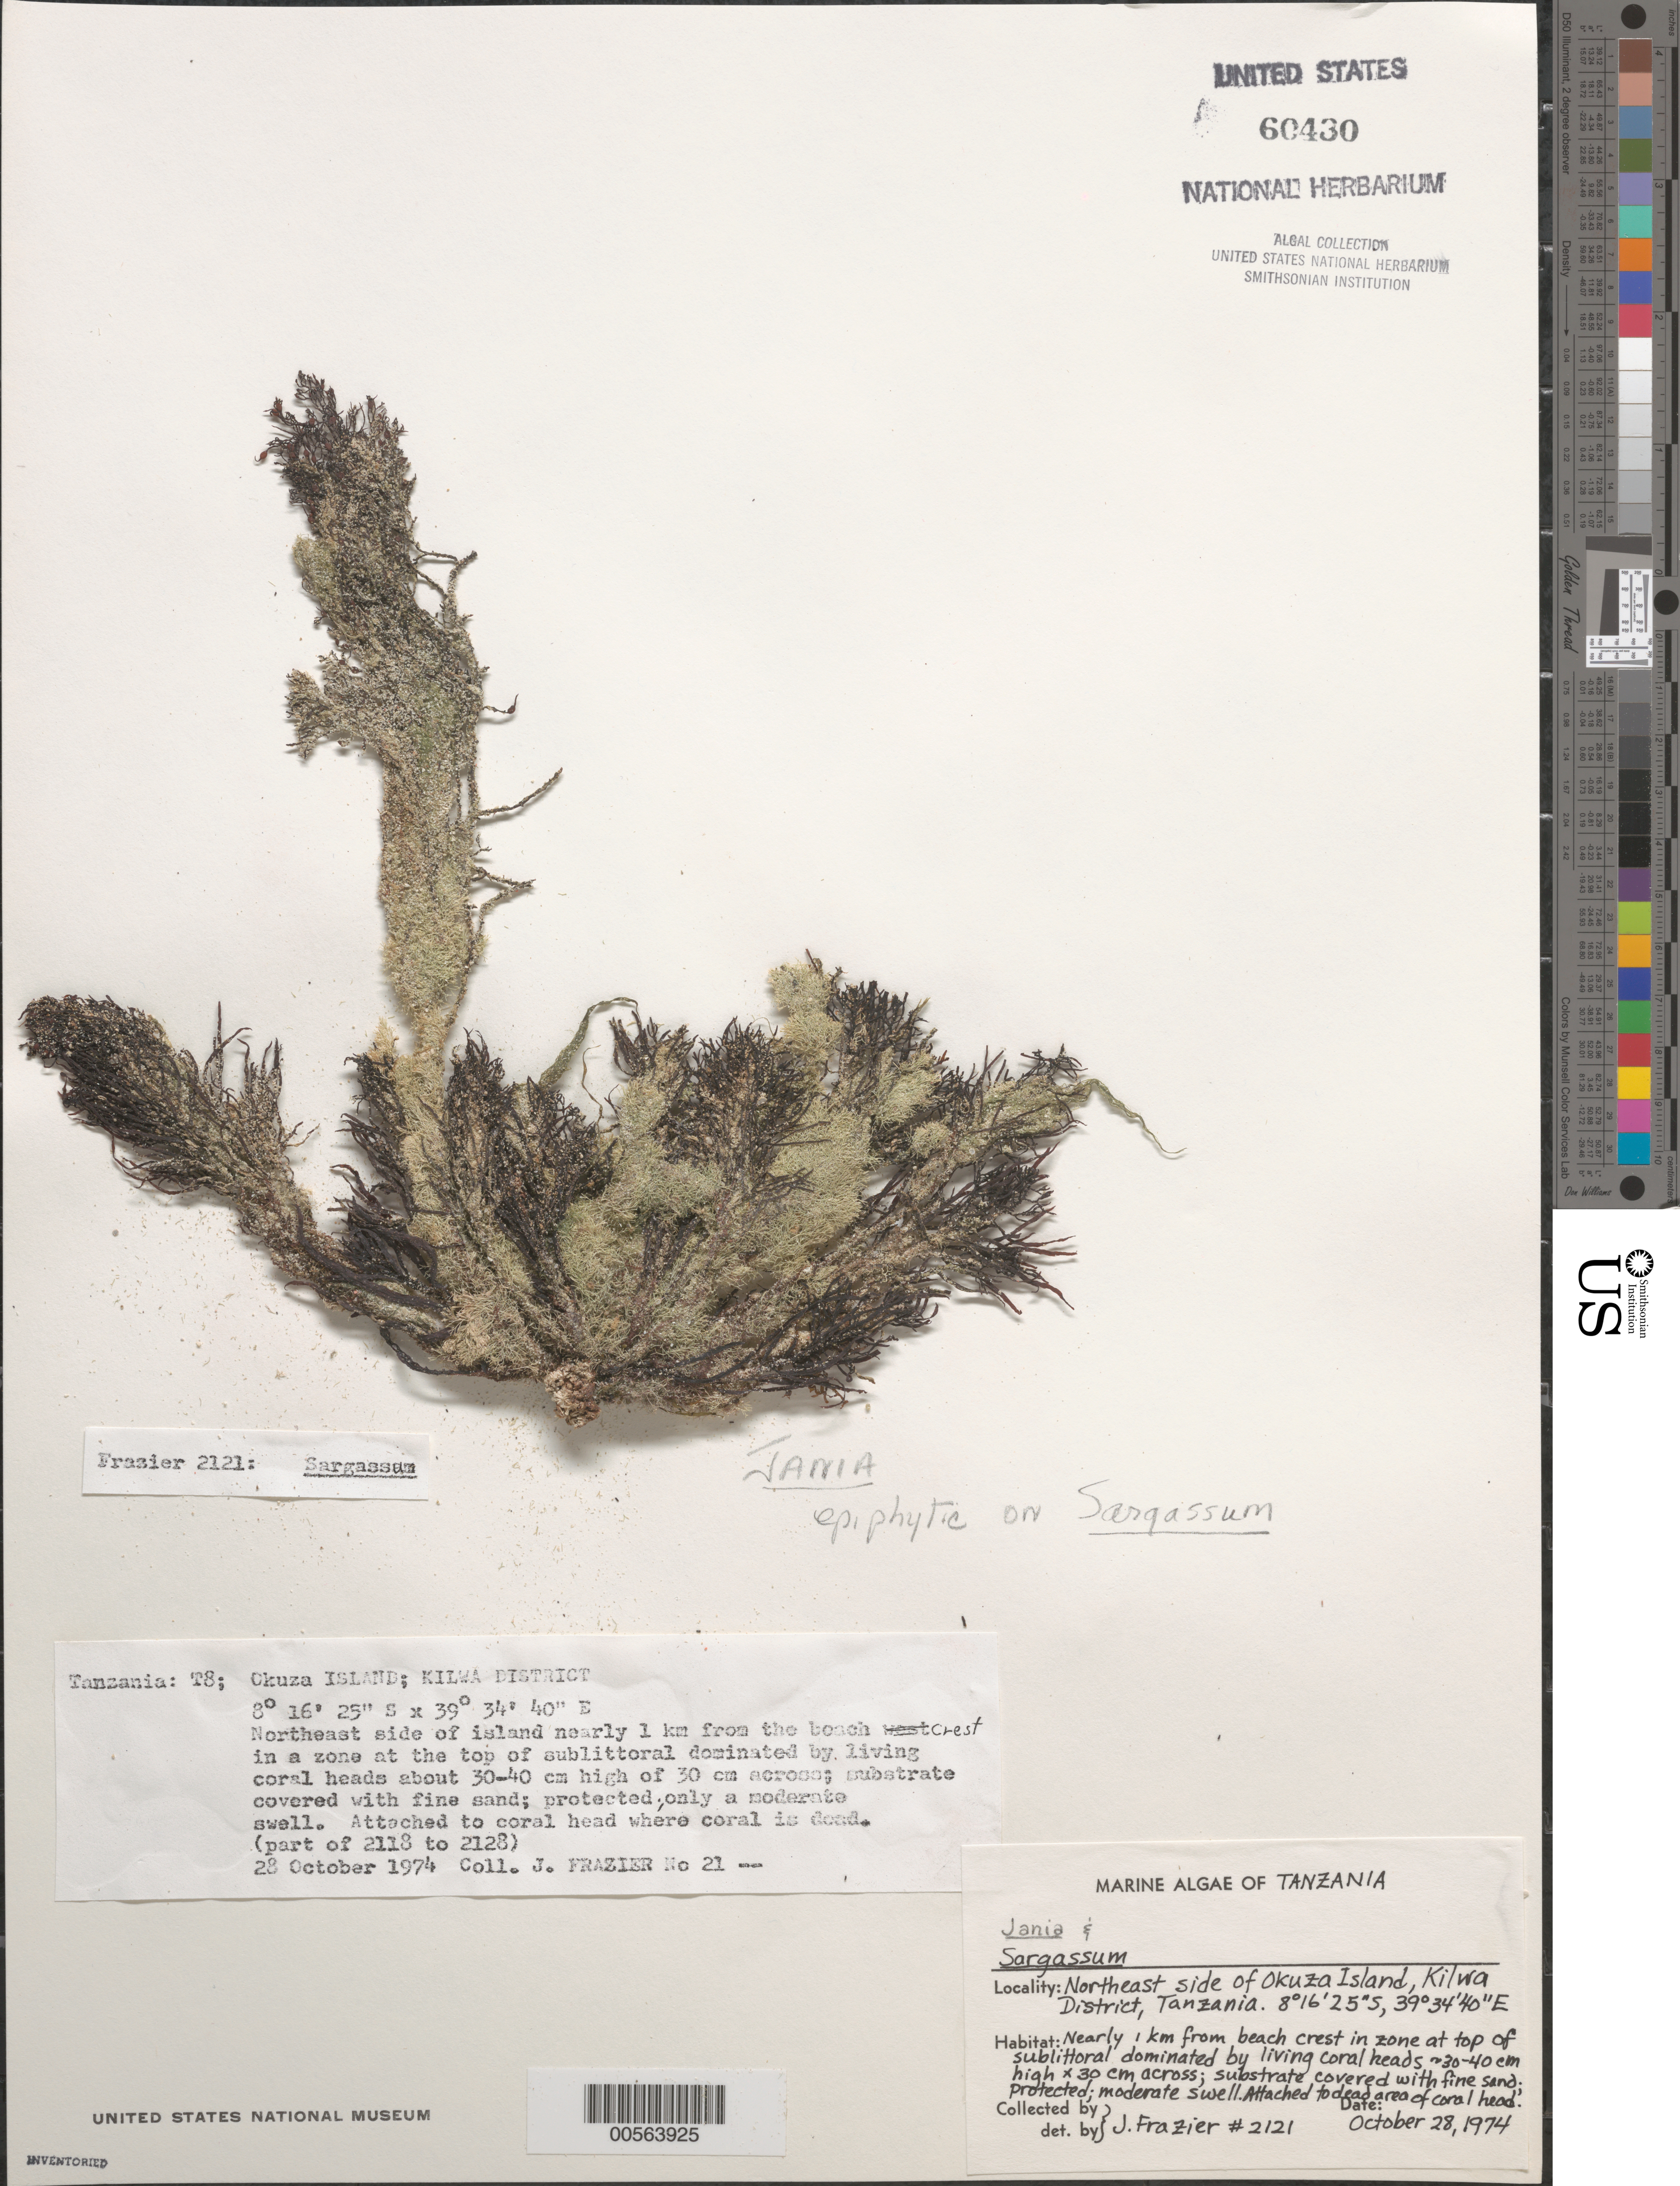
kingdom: Plantae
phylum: Rhodophyta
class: Florideophyceae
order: Corallinales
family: Corallinaceae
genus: Jania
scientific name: Jania sp.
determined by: Frazier, J.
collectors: J. Frazier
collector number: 2121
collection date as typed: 28 Oct 1974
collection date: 1974-10-28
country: Tanzania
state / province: Mtwara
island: Okuza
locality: Okuza island, kilwa district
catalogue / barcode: US 60430